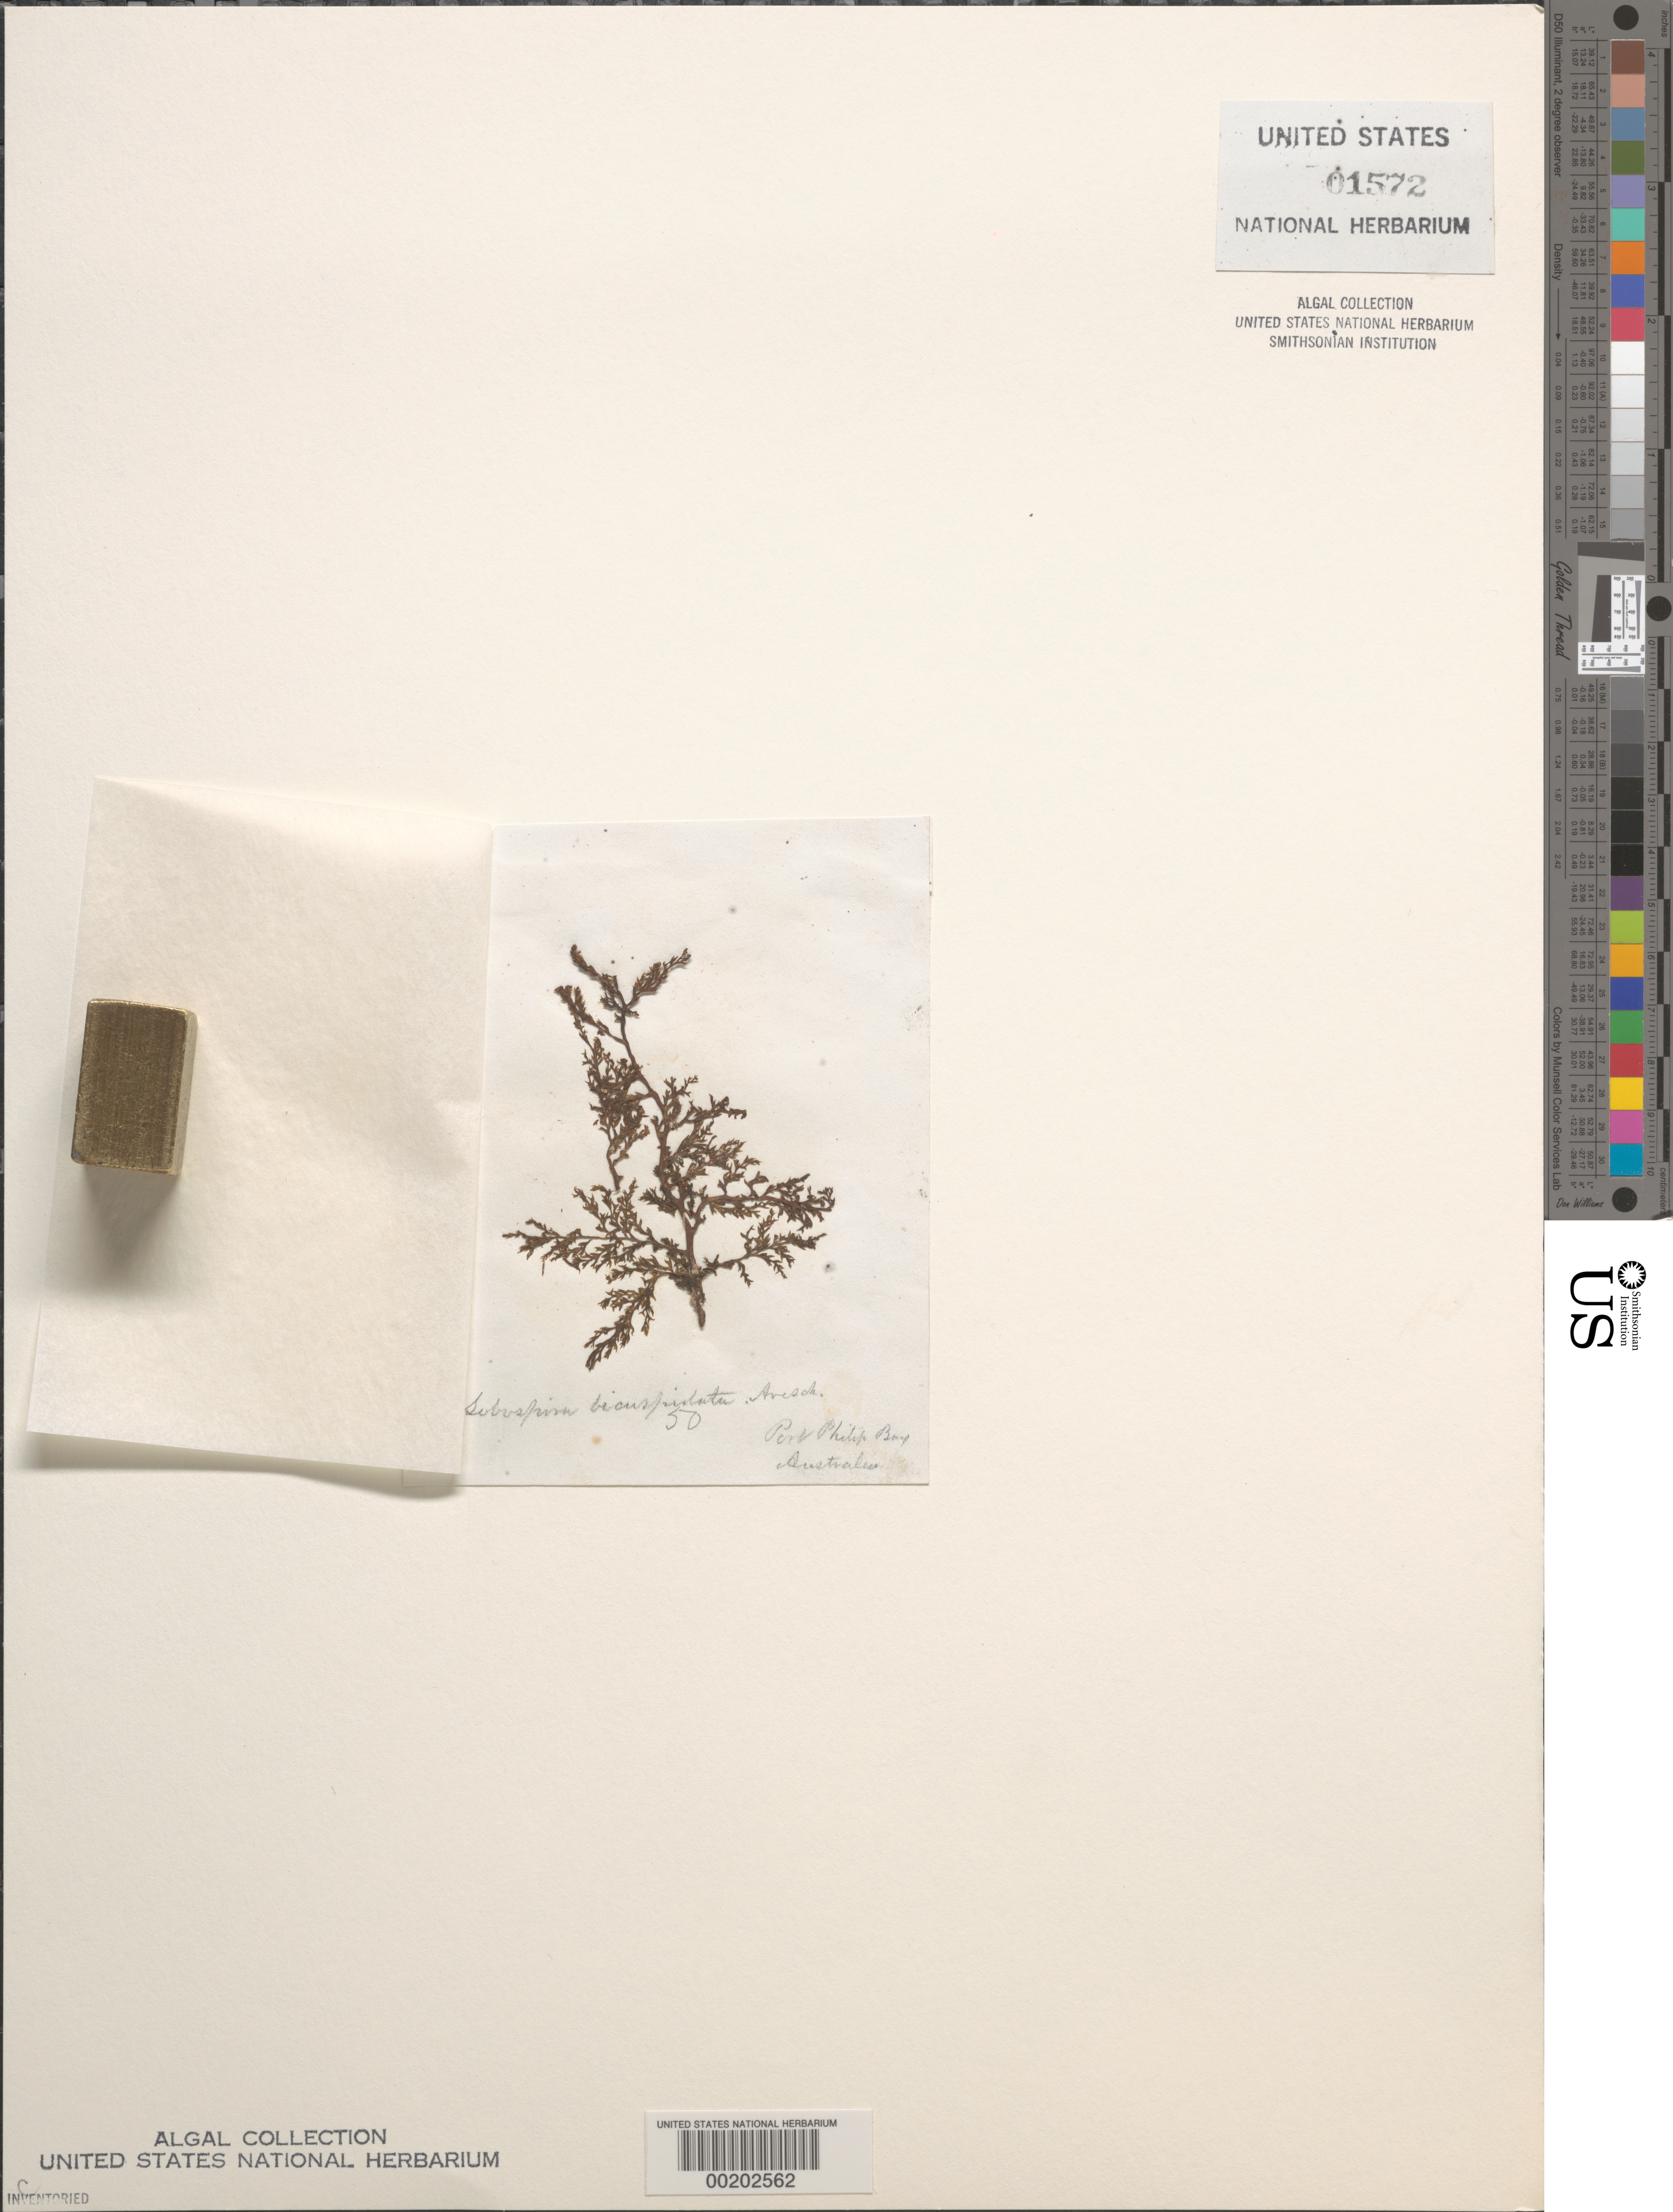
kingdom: Chromista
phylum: Ochrophyta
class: Phaeophyceae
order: Dictyotales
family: Dictyotaceae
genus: Lobospira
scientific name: Lobospira bicuspidata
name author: Areschoug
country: Australia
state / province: Victoria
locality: Port Phillip Bay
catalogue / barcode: US 1572